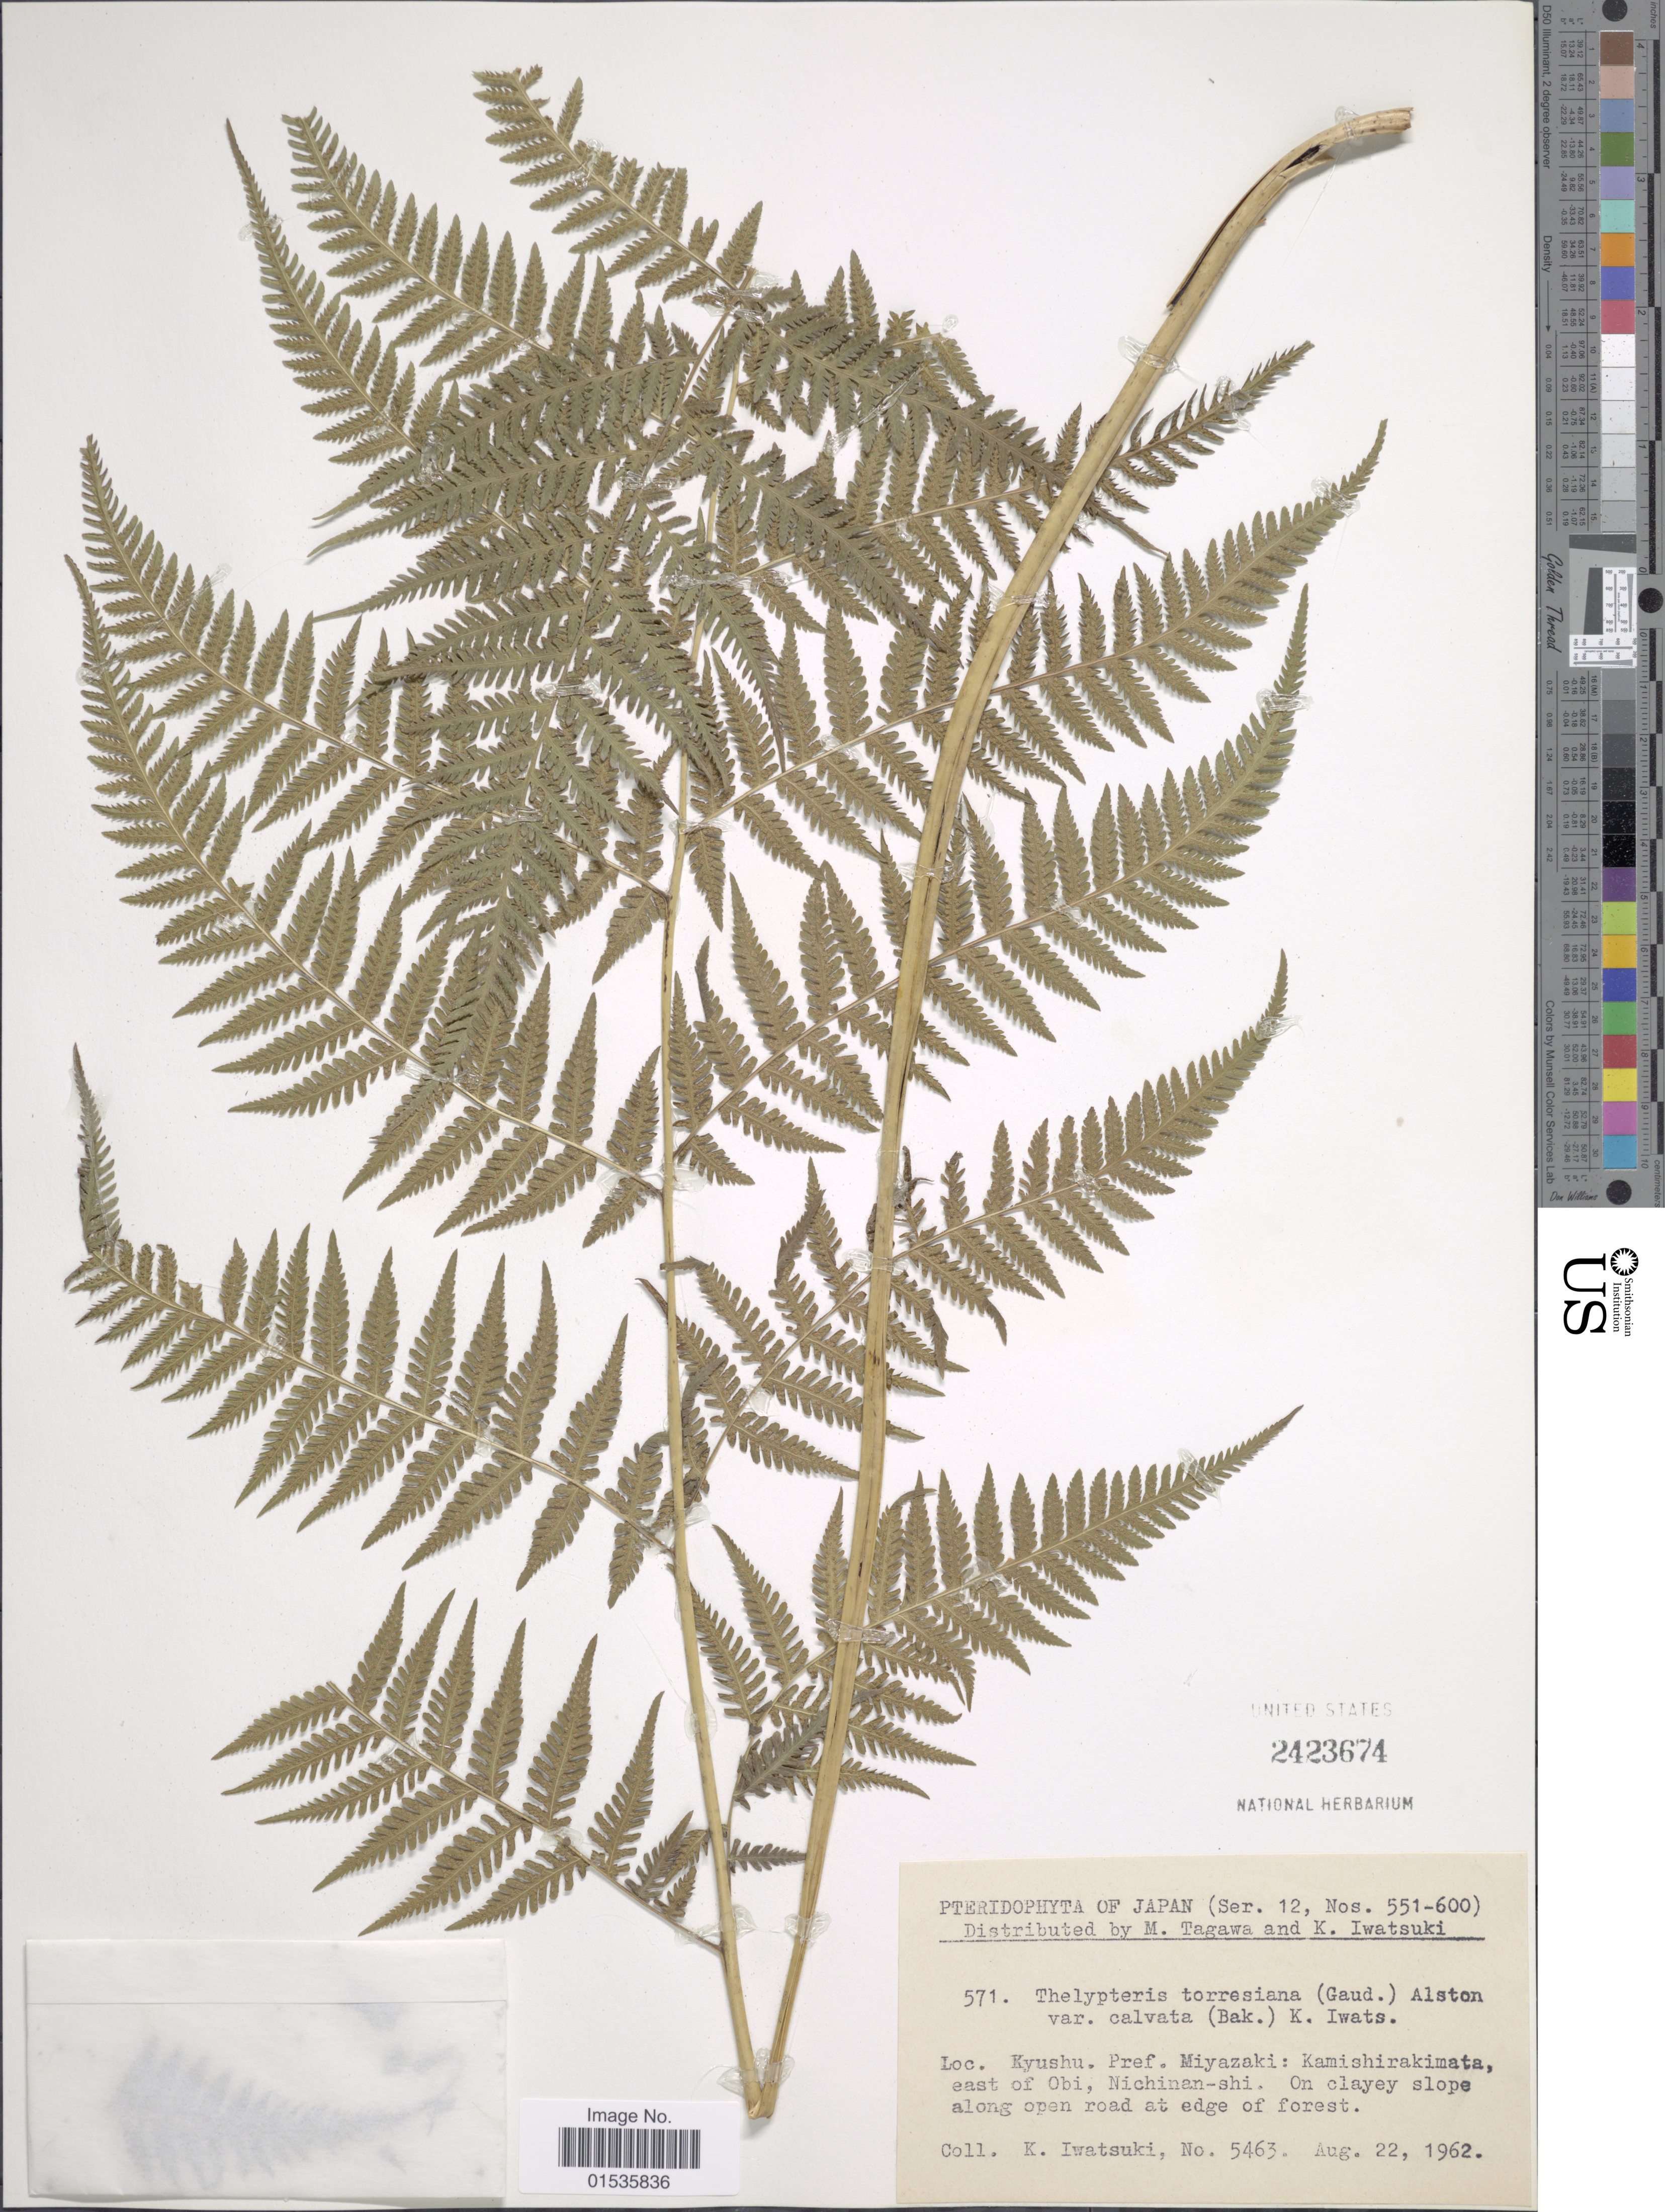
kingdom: Plantae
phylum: Tracheophyta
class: Polypodiopsida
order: Polypodiales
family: Thelypteridaceae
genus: Macrothelypteris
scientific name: Macrothelypteris torresiana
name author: (Gaudich.) Ching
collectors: K. Iwatsuki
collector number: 5463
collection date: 1962-08-22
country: Japan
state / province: Miyazaki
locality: Japan. Kyushu, Pref. Miyazaki: Kamishirakimata east of Obi, Nichinan-shi.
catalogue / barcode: US 2423674